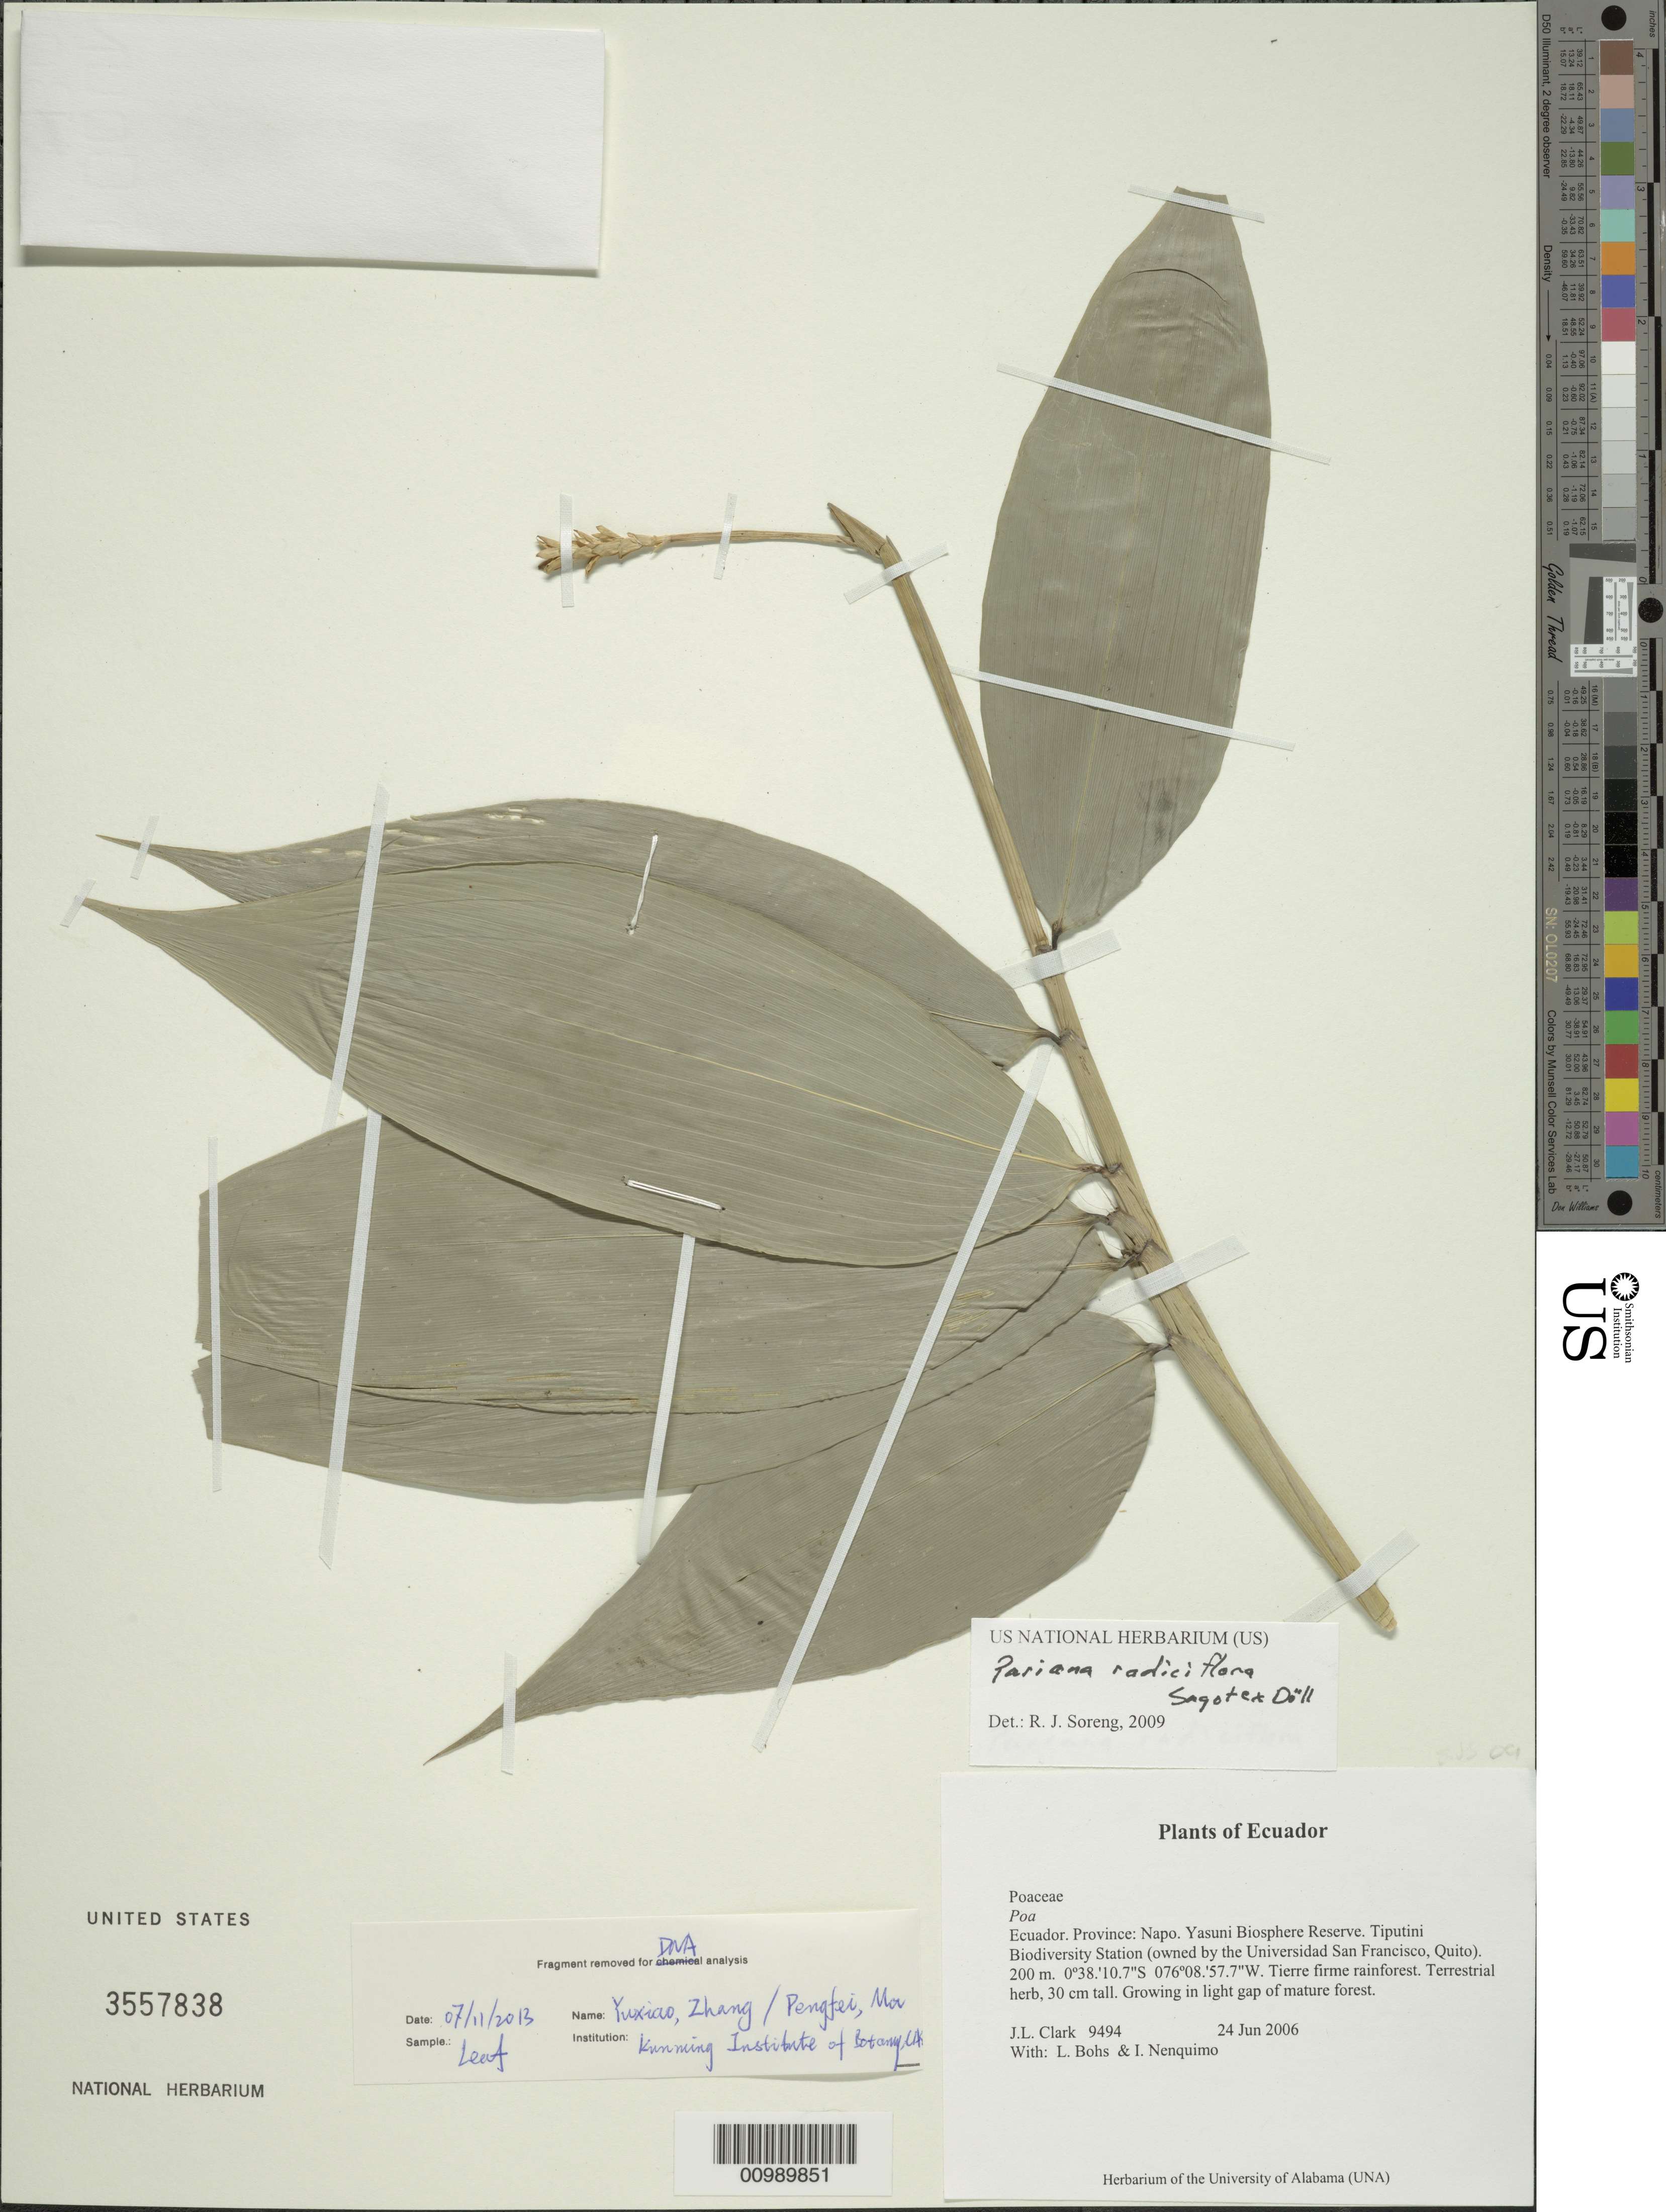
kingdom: Plantae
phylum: Tracheophyta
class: Liliopsida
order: Poales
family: Poaceae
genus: Pariana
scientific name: Pariana radiciflora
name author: Sagot ex Döll in Mart.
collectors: J. L. Clark, L. A. Bohs & I. Nenquimo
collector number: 9494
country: Ecuador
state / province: Napo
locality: Yasuni Biosphere Reserve, Tiputini Biodiversity Station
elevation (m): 200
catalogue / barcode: US 3557838